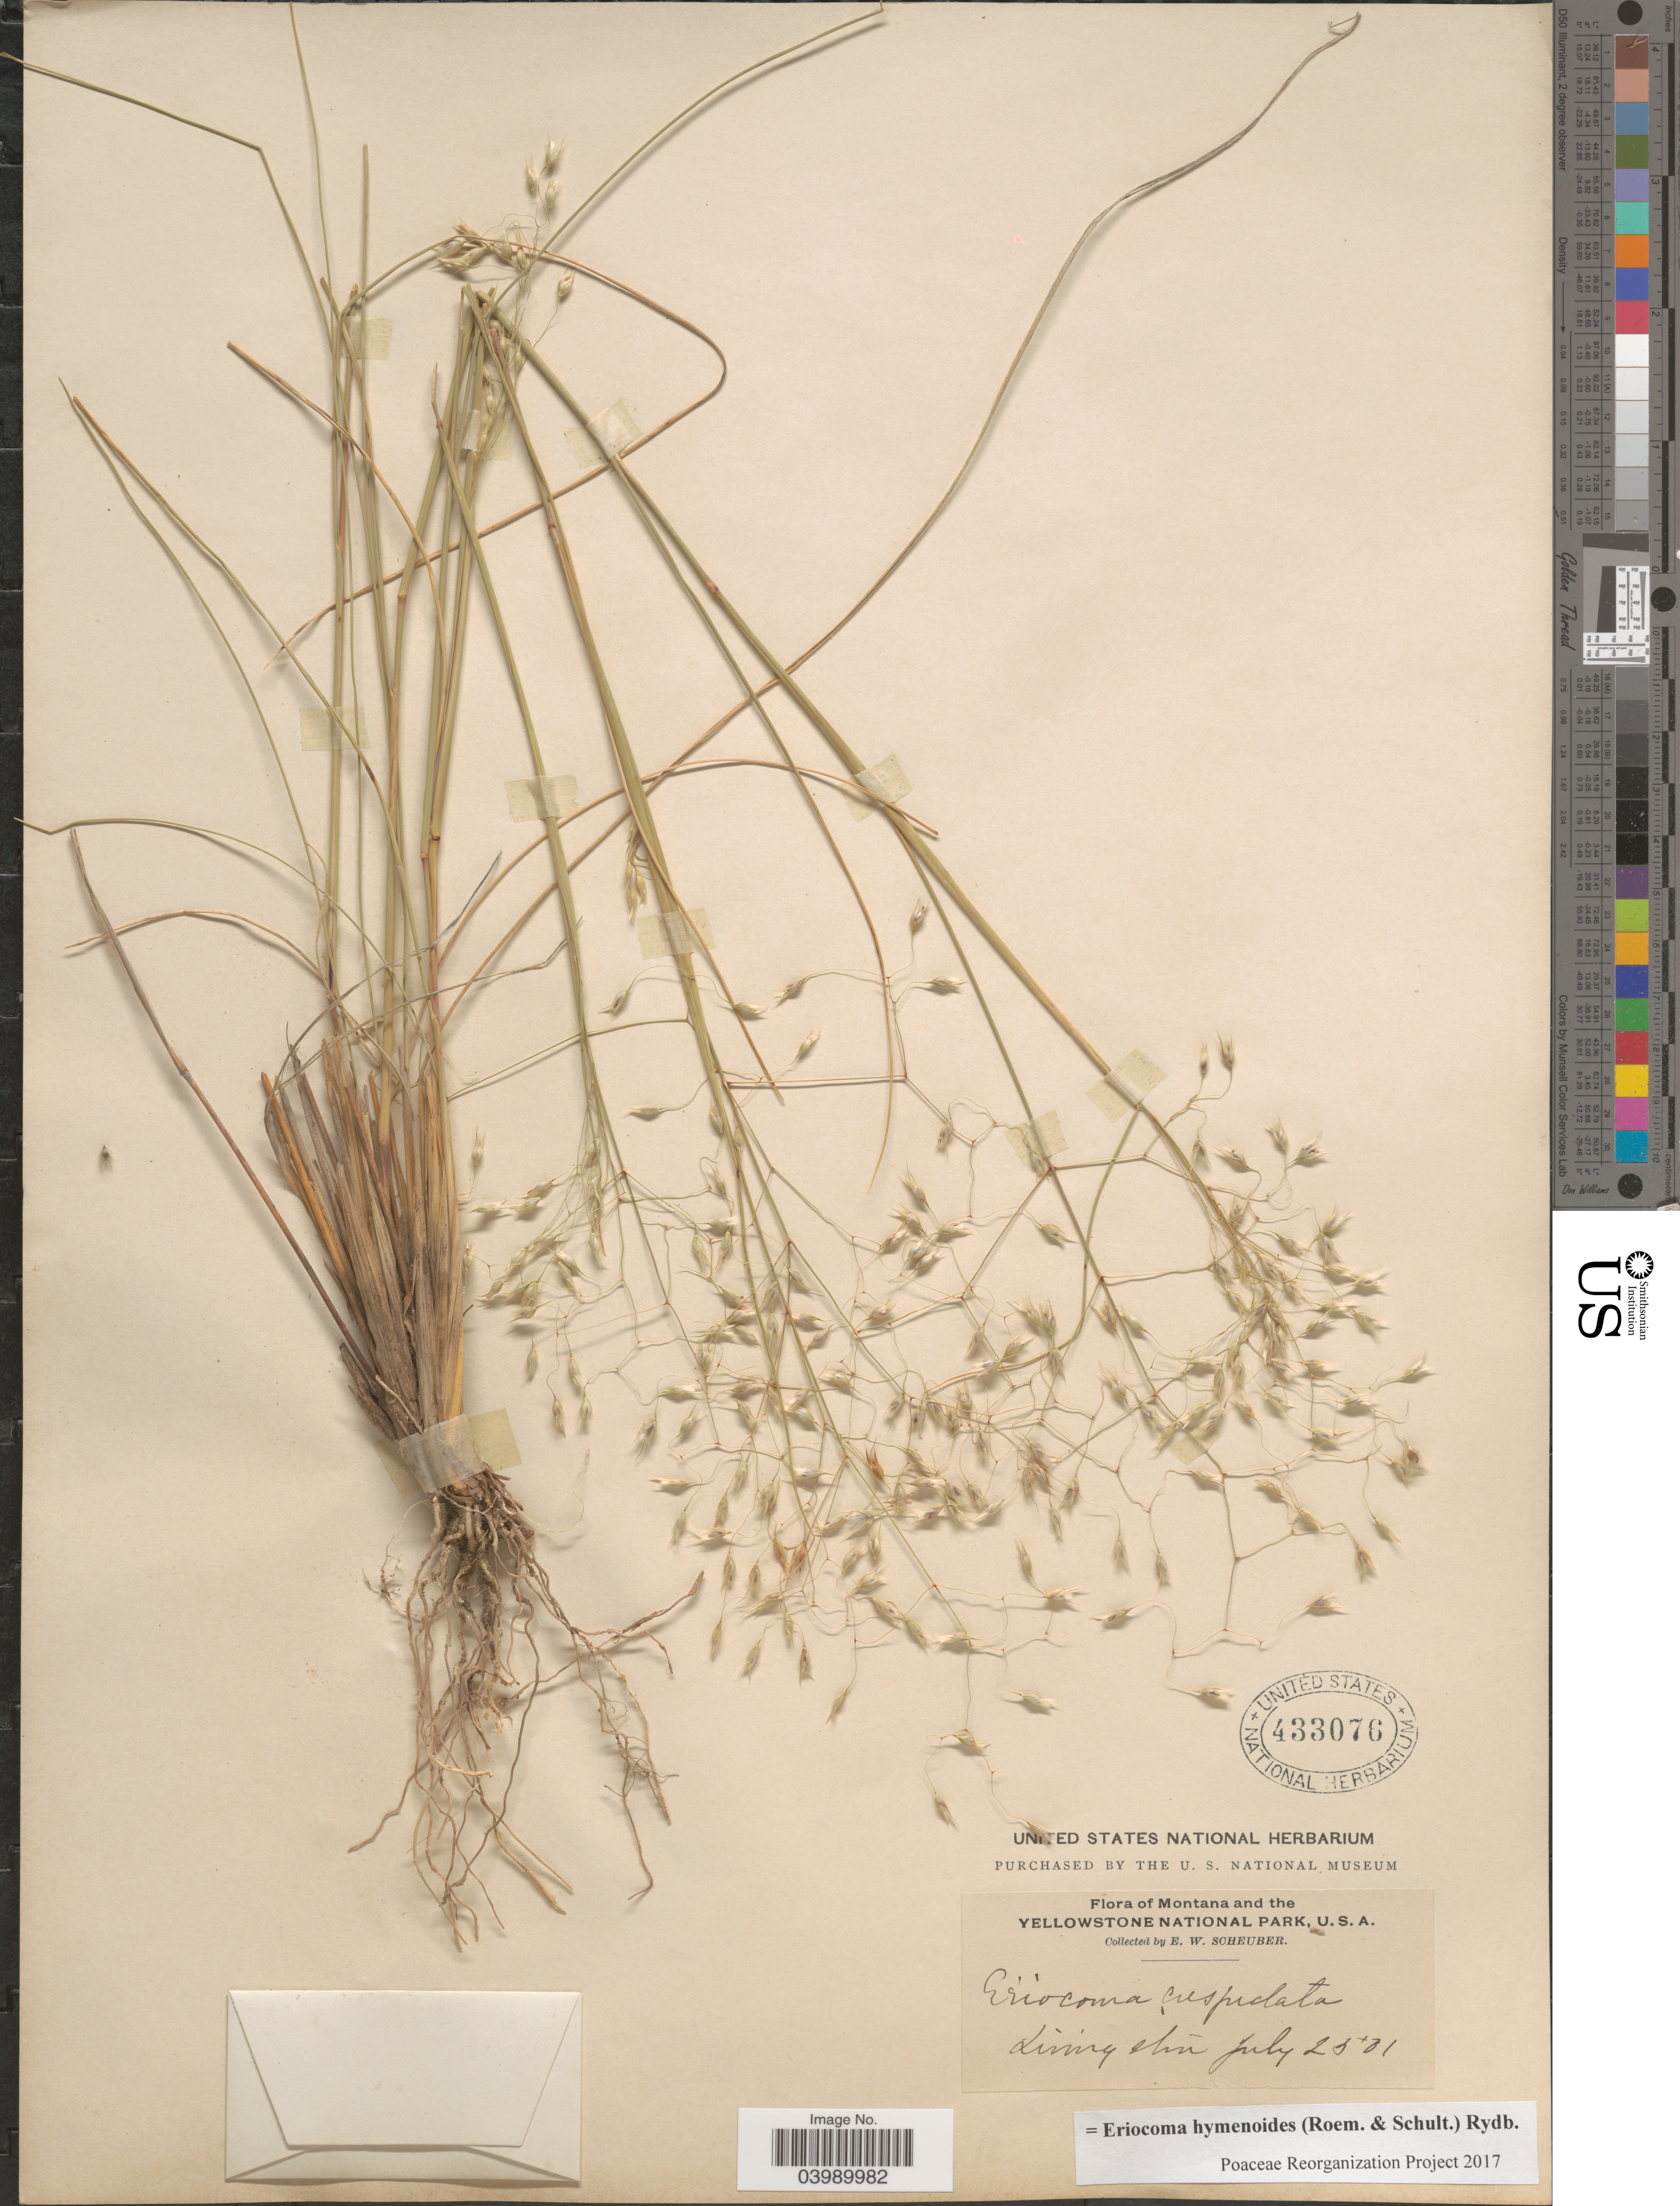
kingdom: Plantae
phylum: Tracheophyta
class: Liliopsida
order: Poales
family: Poaceae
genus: Eriocoma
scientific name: Eriocoma hymenoides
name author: (Roem. & Schult.) Rydb.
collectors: E. Scheuber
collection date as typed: Transcribed d/m/y: 25/7/1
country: United States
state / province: Montana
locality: The Yellowstone National Park. Livingston.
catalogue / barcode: US 433076